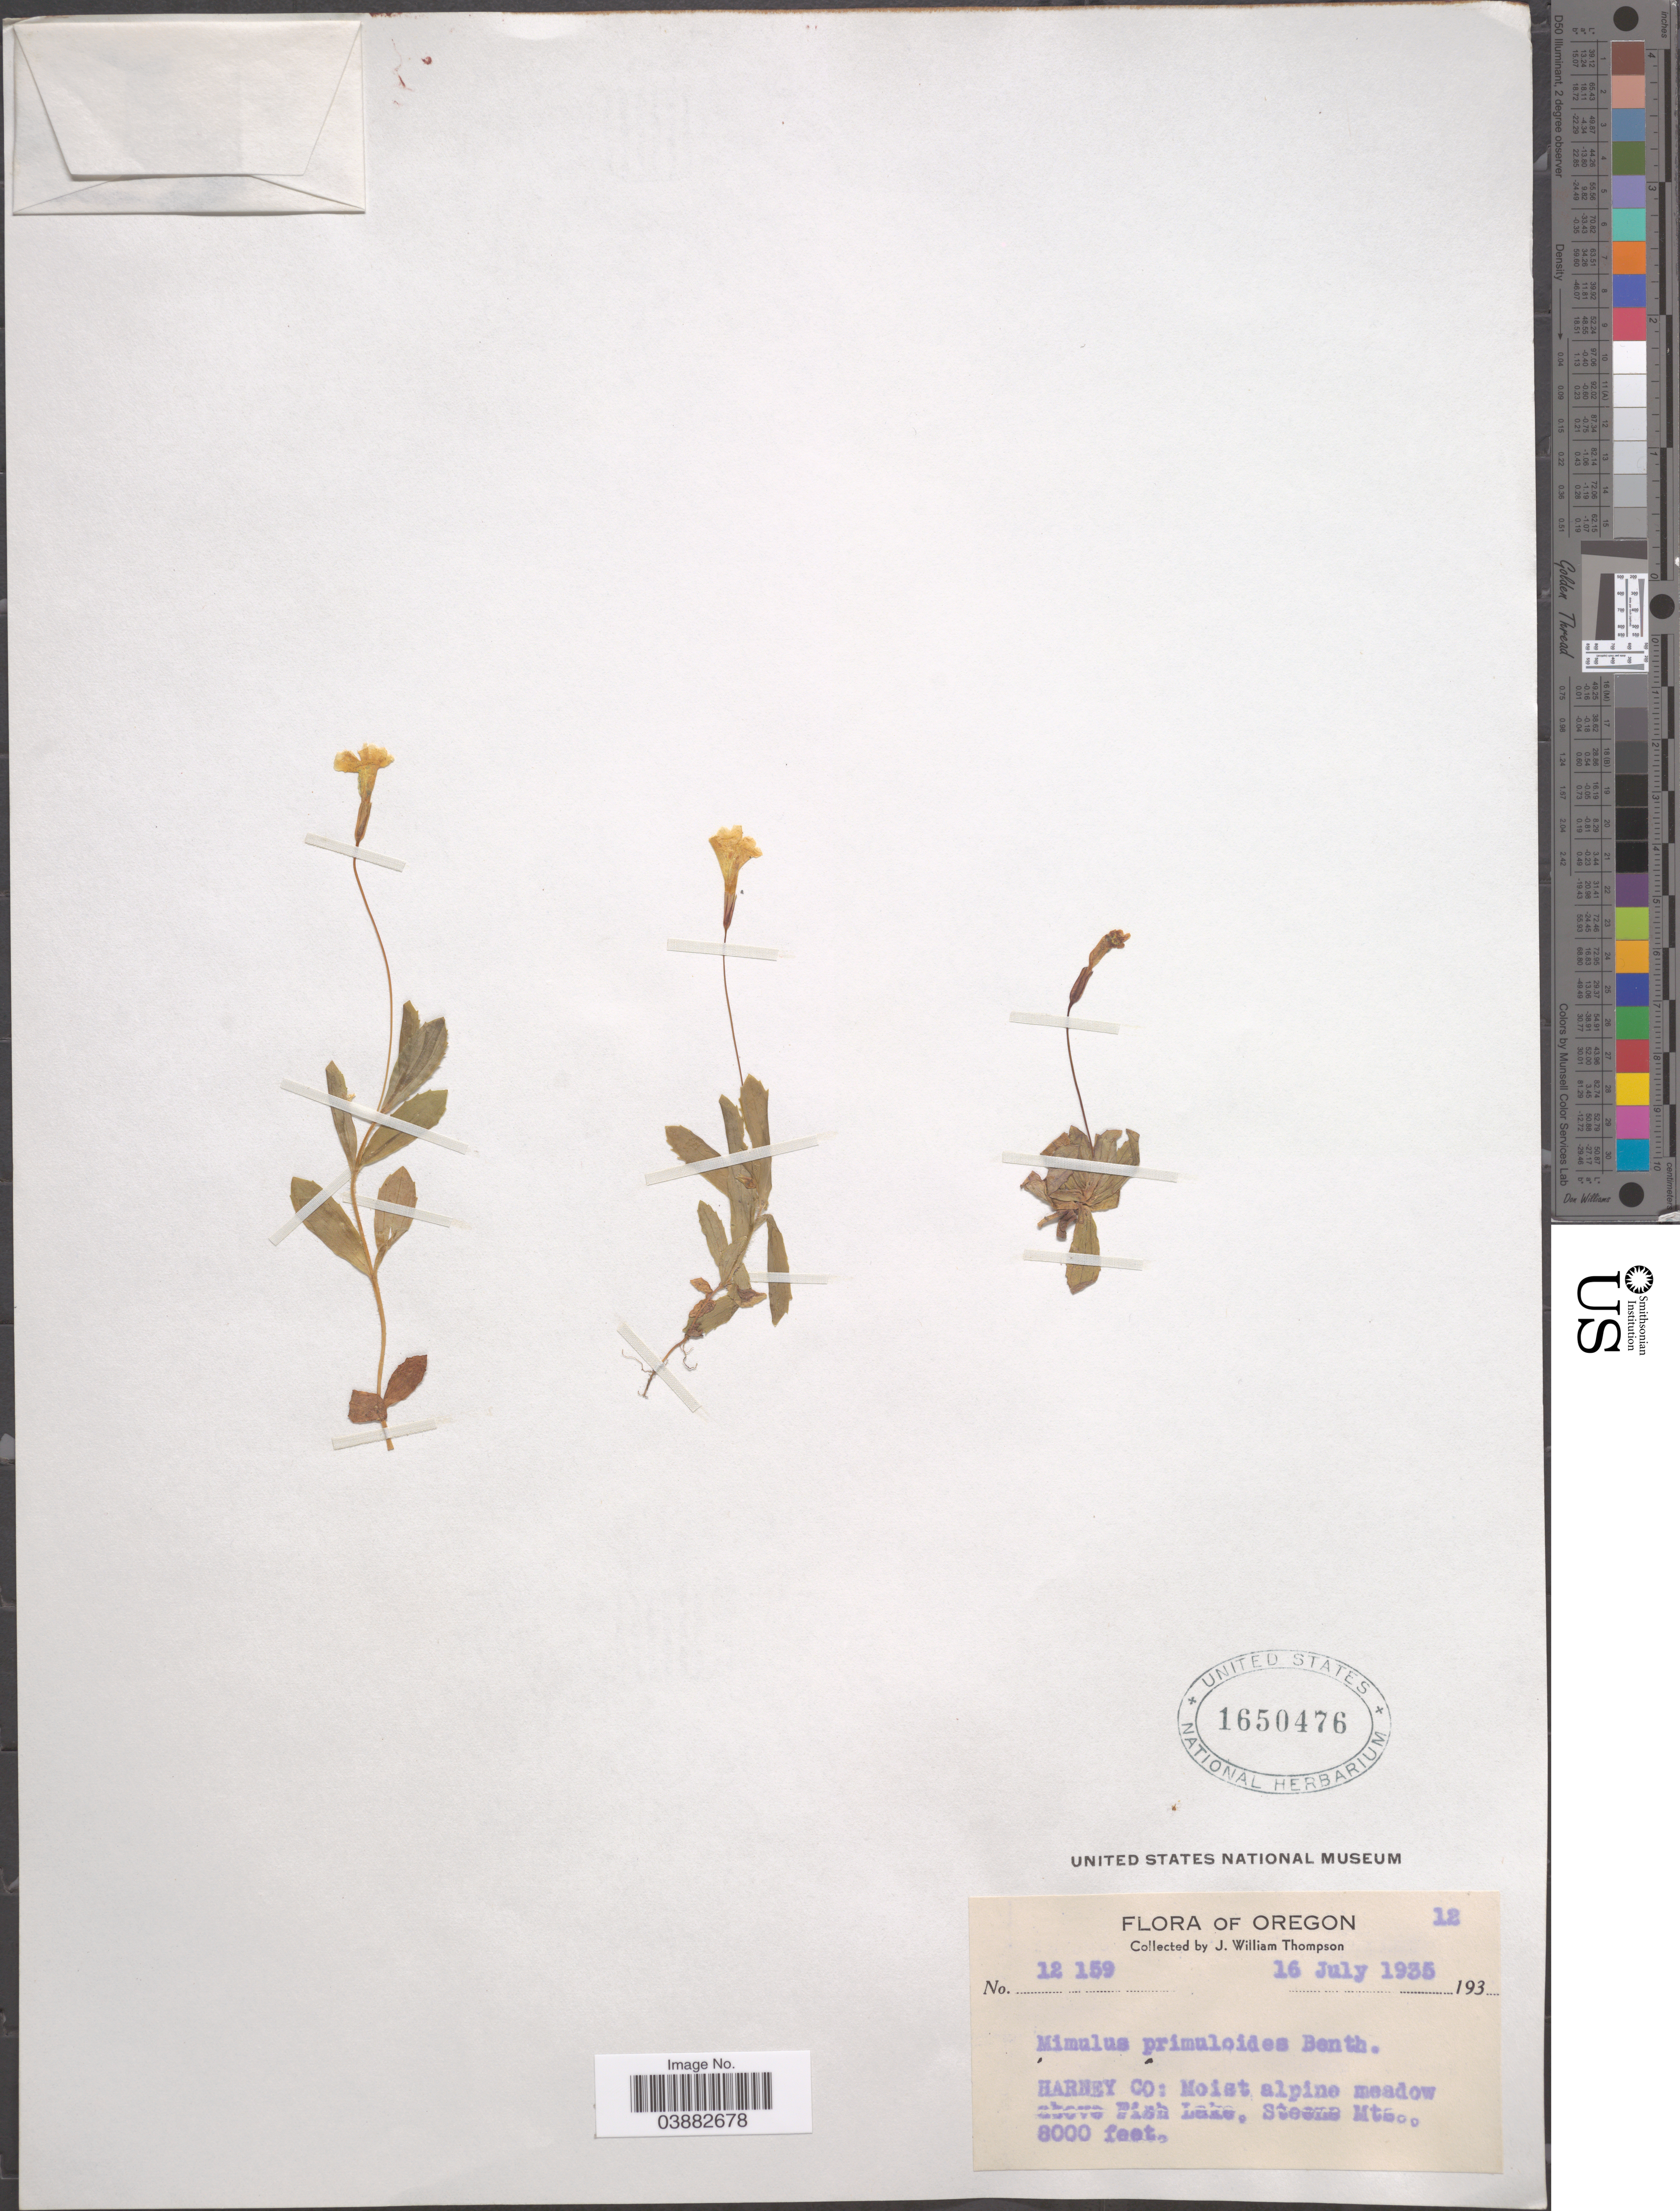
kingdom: Plantae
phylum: Tracheophyta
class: Magnoliopsida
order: Lamiales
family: Phrymaceae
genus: Mimulus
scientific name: Mimulus primuloides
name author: Benth.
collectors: J. W. Thompson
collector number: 12159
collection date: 1935-07-16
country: United States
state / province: Oregon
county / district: Harney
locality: Harney Co: Moist alpine meadow above Fish Lake, Steens Mts.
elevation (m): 2438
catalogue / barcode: US 1650476